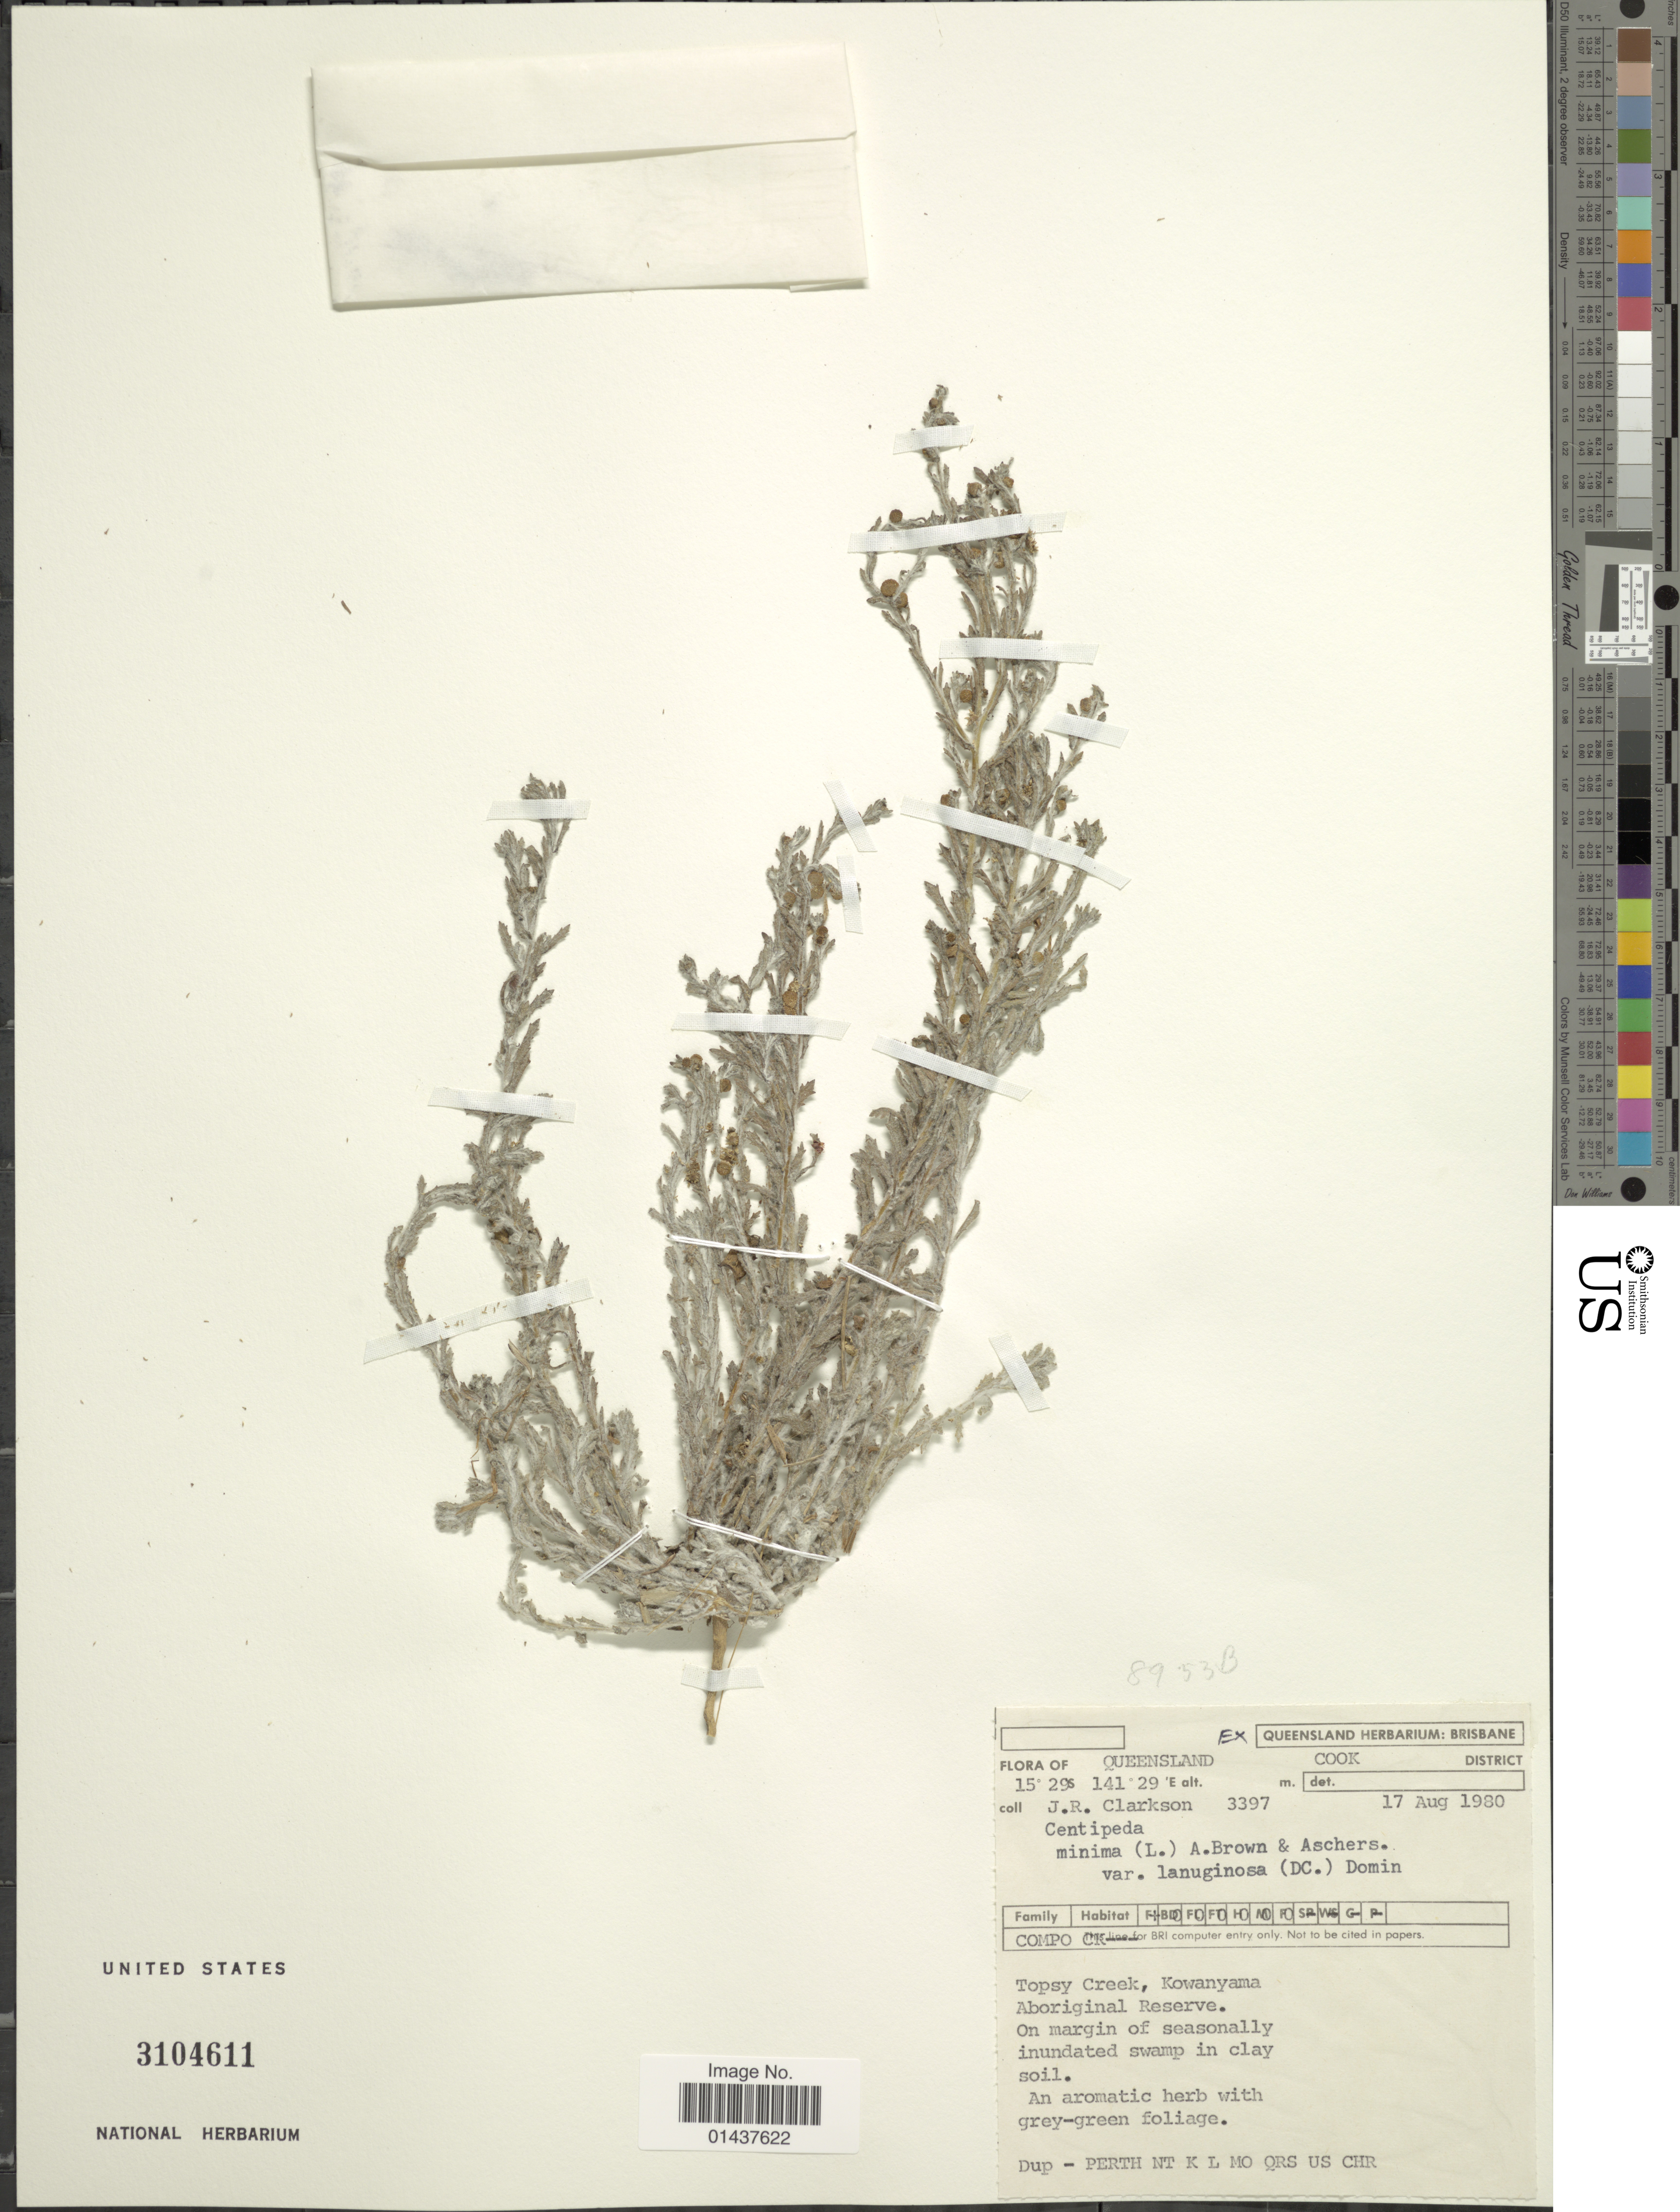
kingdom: Plantae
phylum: Tracheophyta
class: Magnoliopsida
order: Asterales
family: Asteraceae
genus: Centipeda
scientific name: Centipeda minima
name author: (L.) A. Braun & Asch.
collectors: J. Clarkson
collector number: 3397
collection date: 1980-08-17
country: Australia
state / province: Queensland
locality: Cook District, Topsy Creek, Kowanyama Aboriginal Reserve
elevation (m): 3397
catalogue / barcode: US 3104611